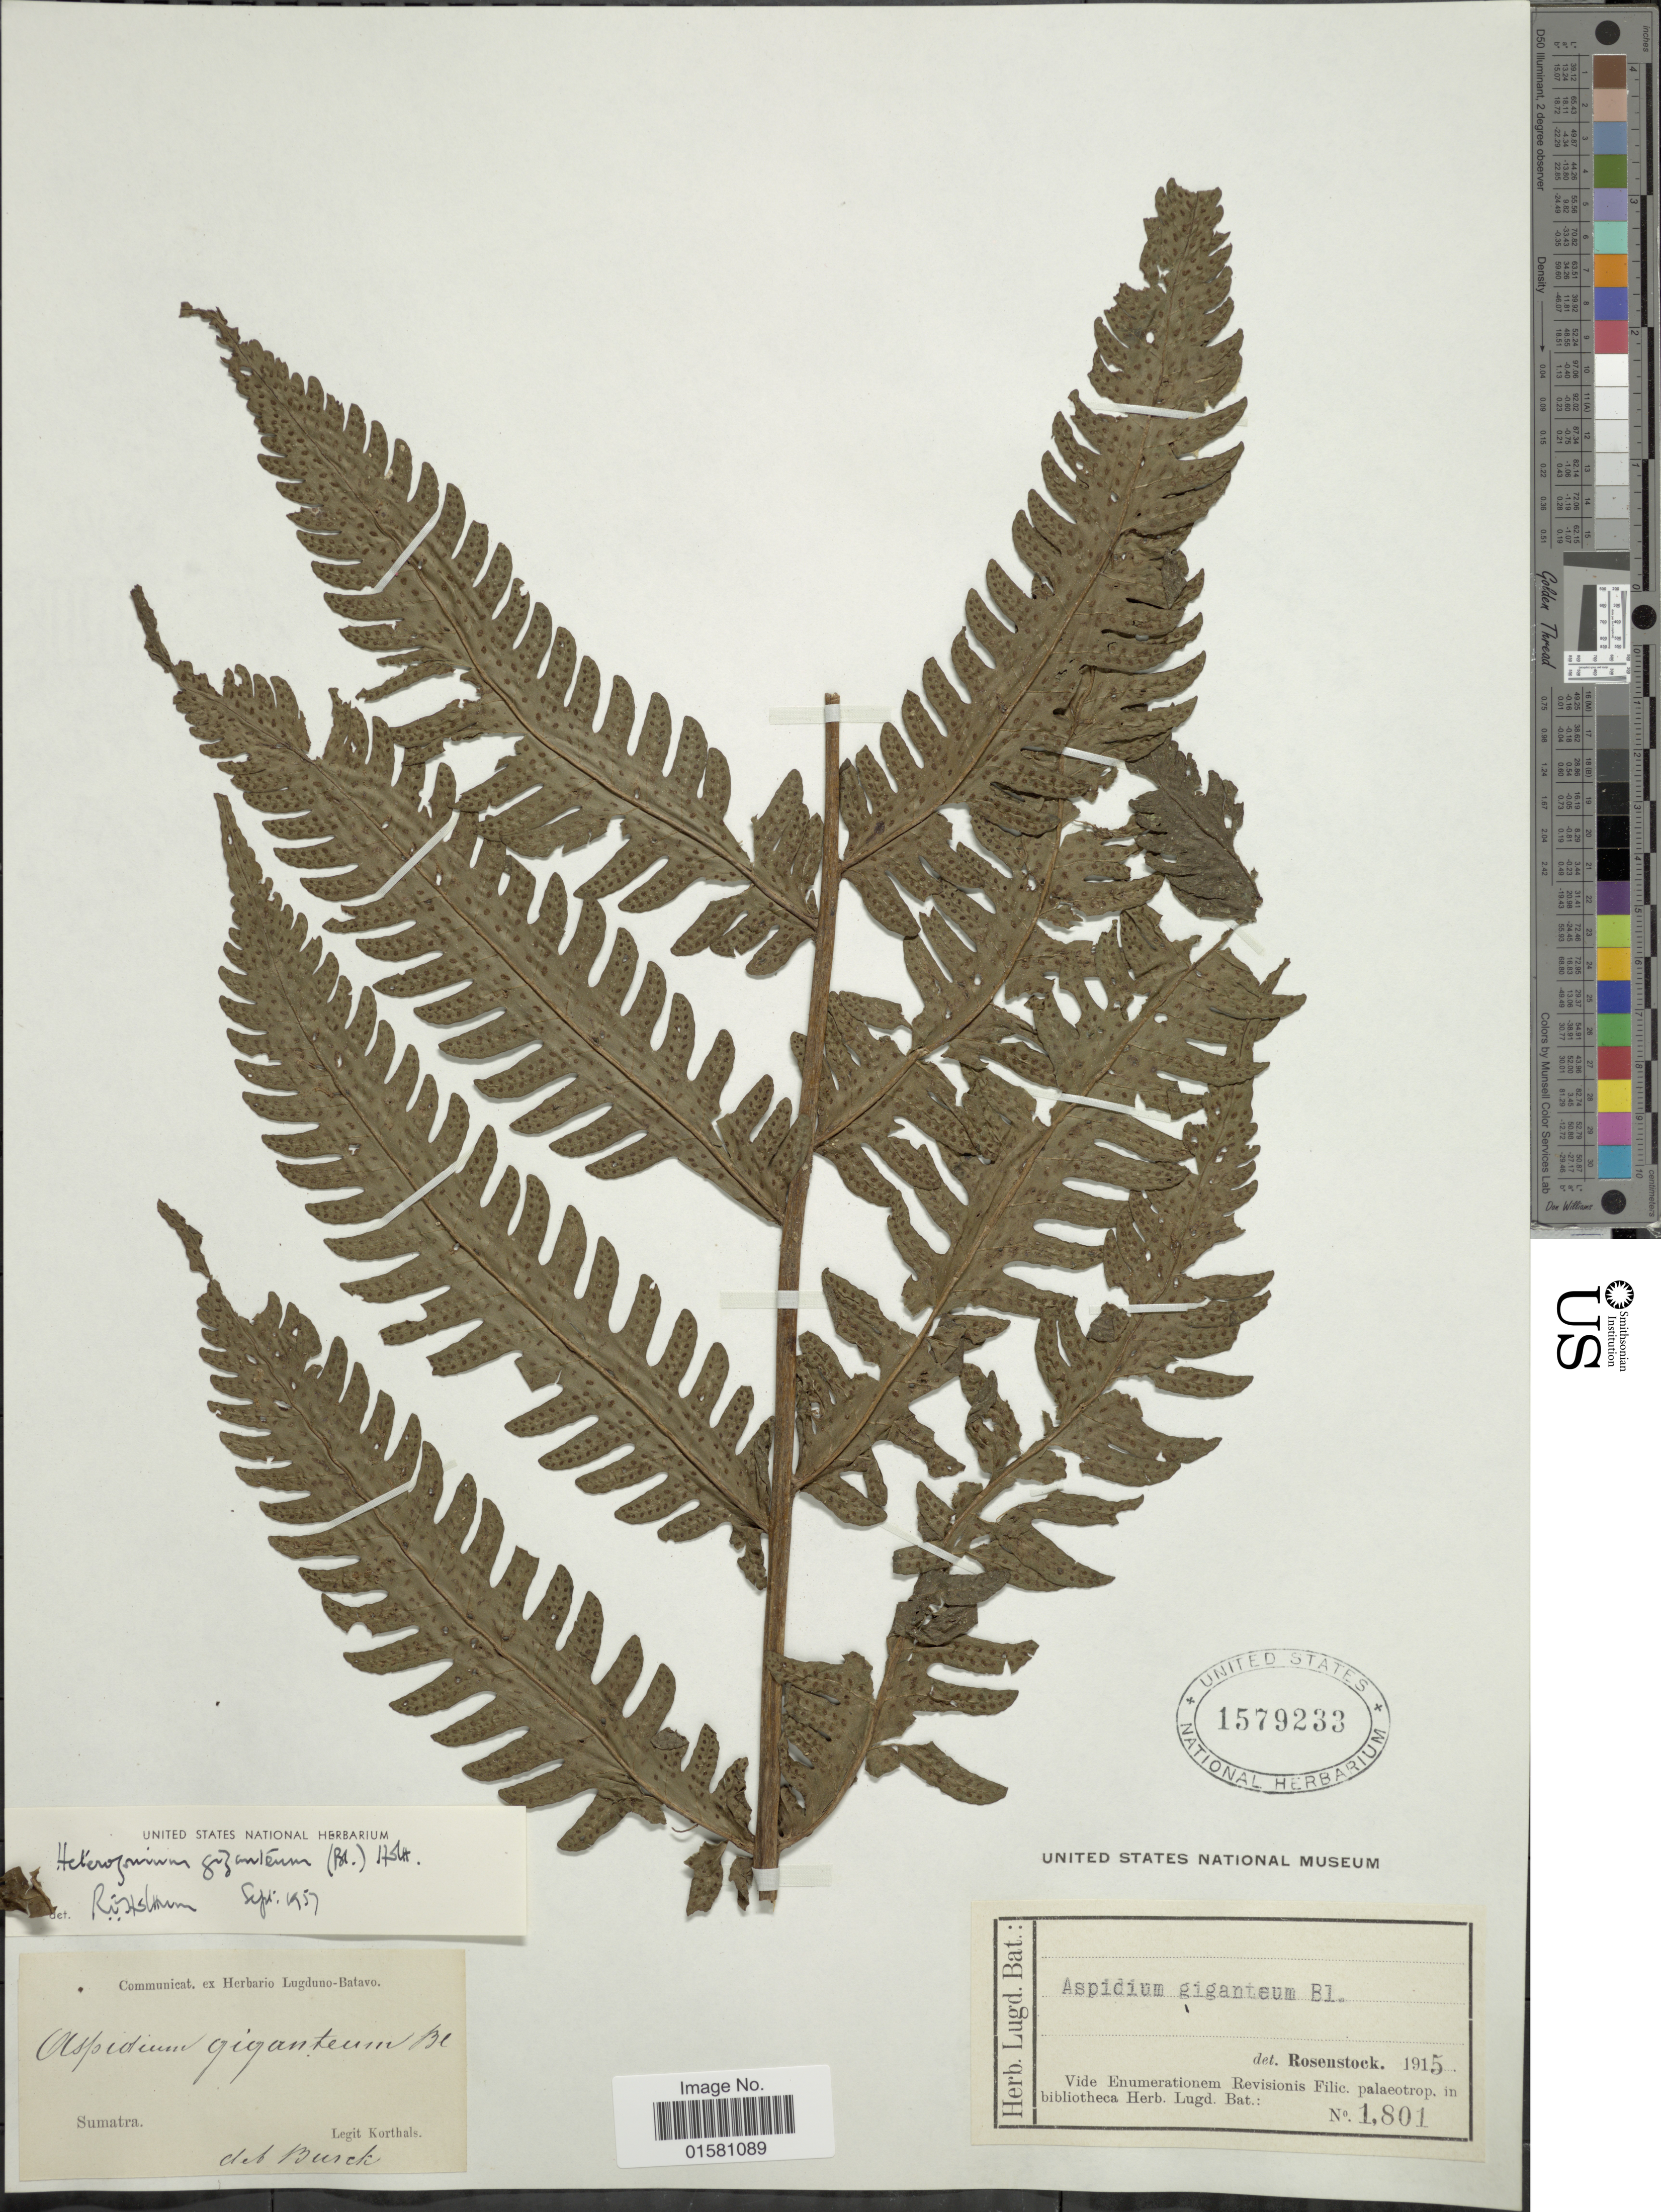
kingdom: Plantae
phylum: Tracheophyta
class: Polypodiopsida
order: Polypodiales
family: Tectariaceae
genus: Tectaria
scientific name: Tectaria gigantea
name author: (Bedd.) Copel.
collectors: -. Korthals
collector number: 1801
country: Indonesia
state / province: Sumatra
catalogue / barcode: US 1579233